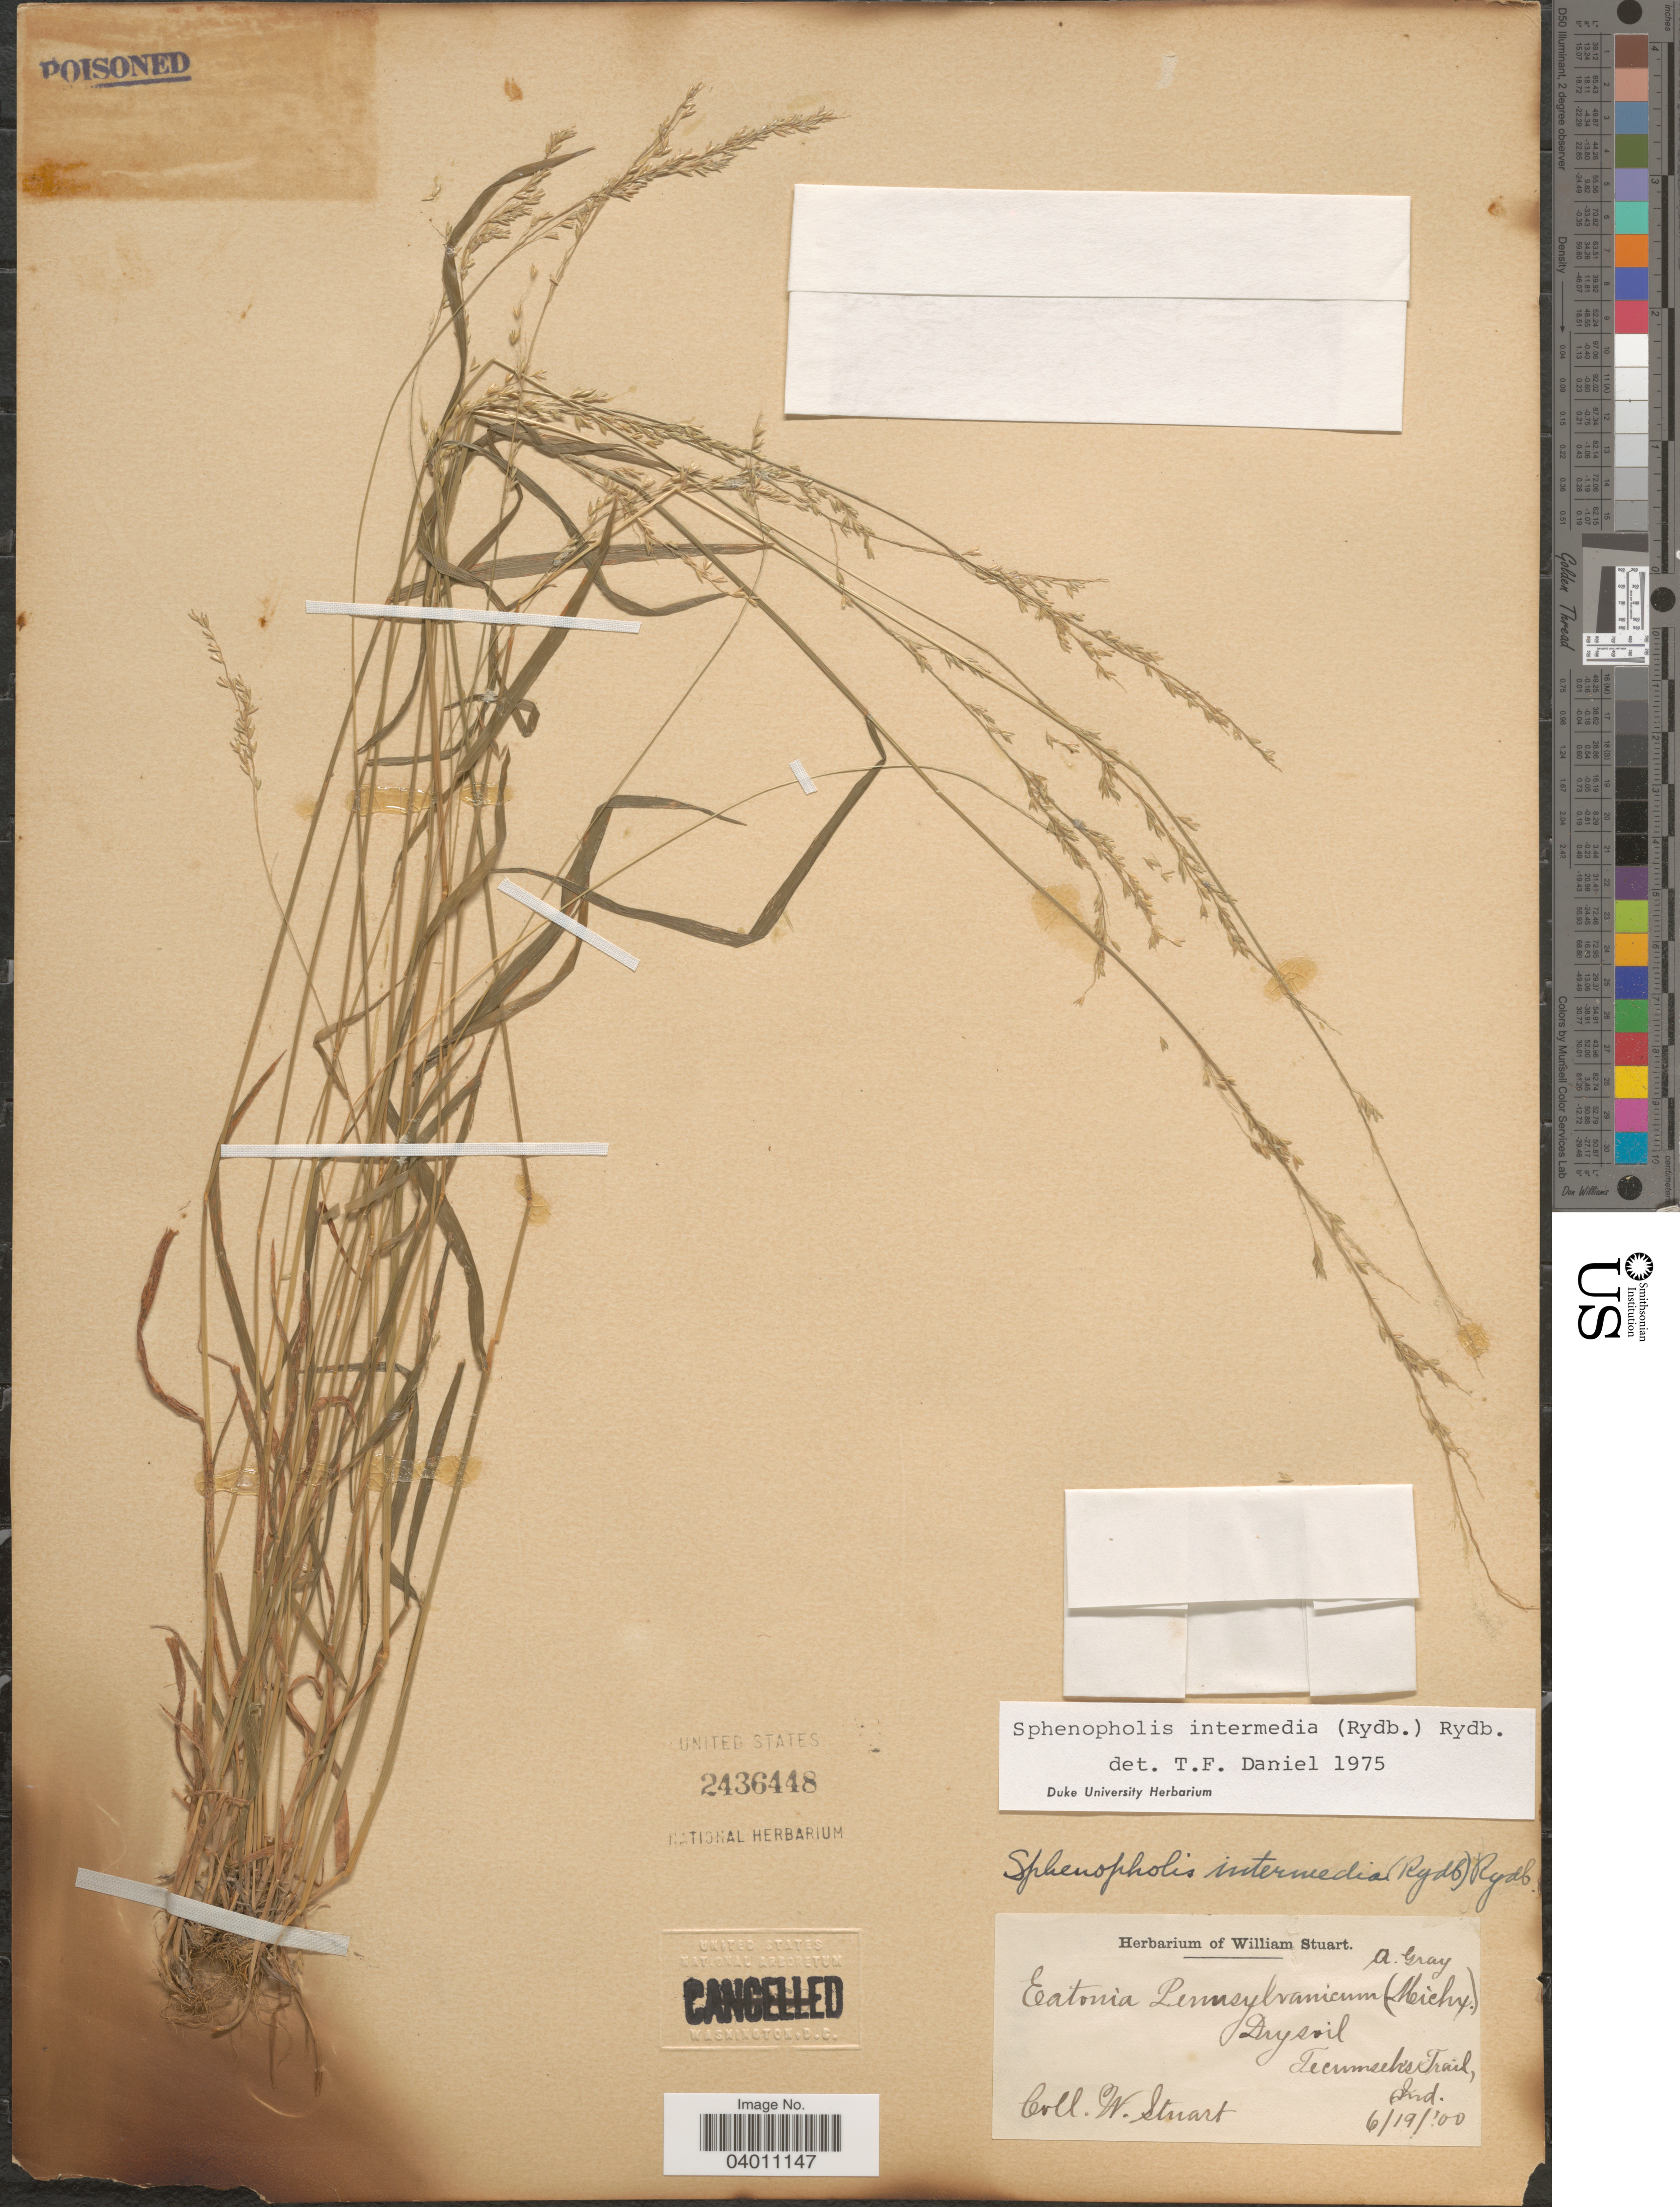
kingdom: Plantae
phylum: Tracheophyta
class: Liliopsida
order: Poales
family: Poaceae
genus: Sphenopholis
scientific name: Sphenopholis intermedia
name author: (Rydb.) Rydb.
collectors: W. Stuart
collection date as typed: Transcribed d/m/y: 19/6/0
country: United States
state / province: Indiana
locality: Tecumseh's Trail.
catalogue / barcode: US 2436448